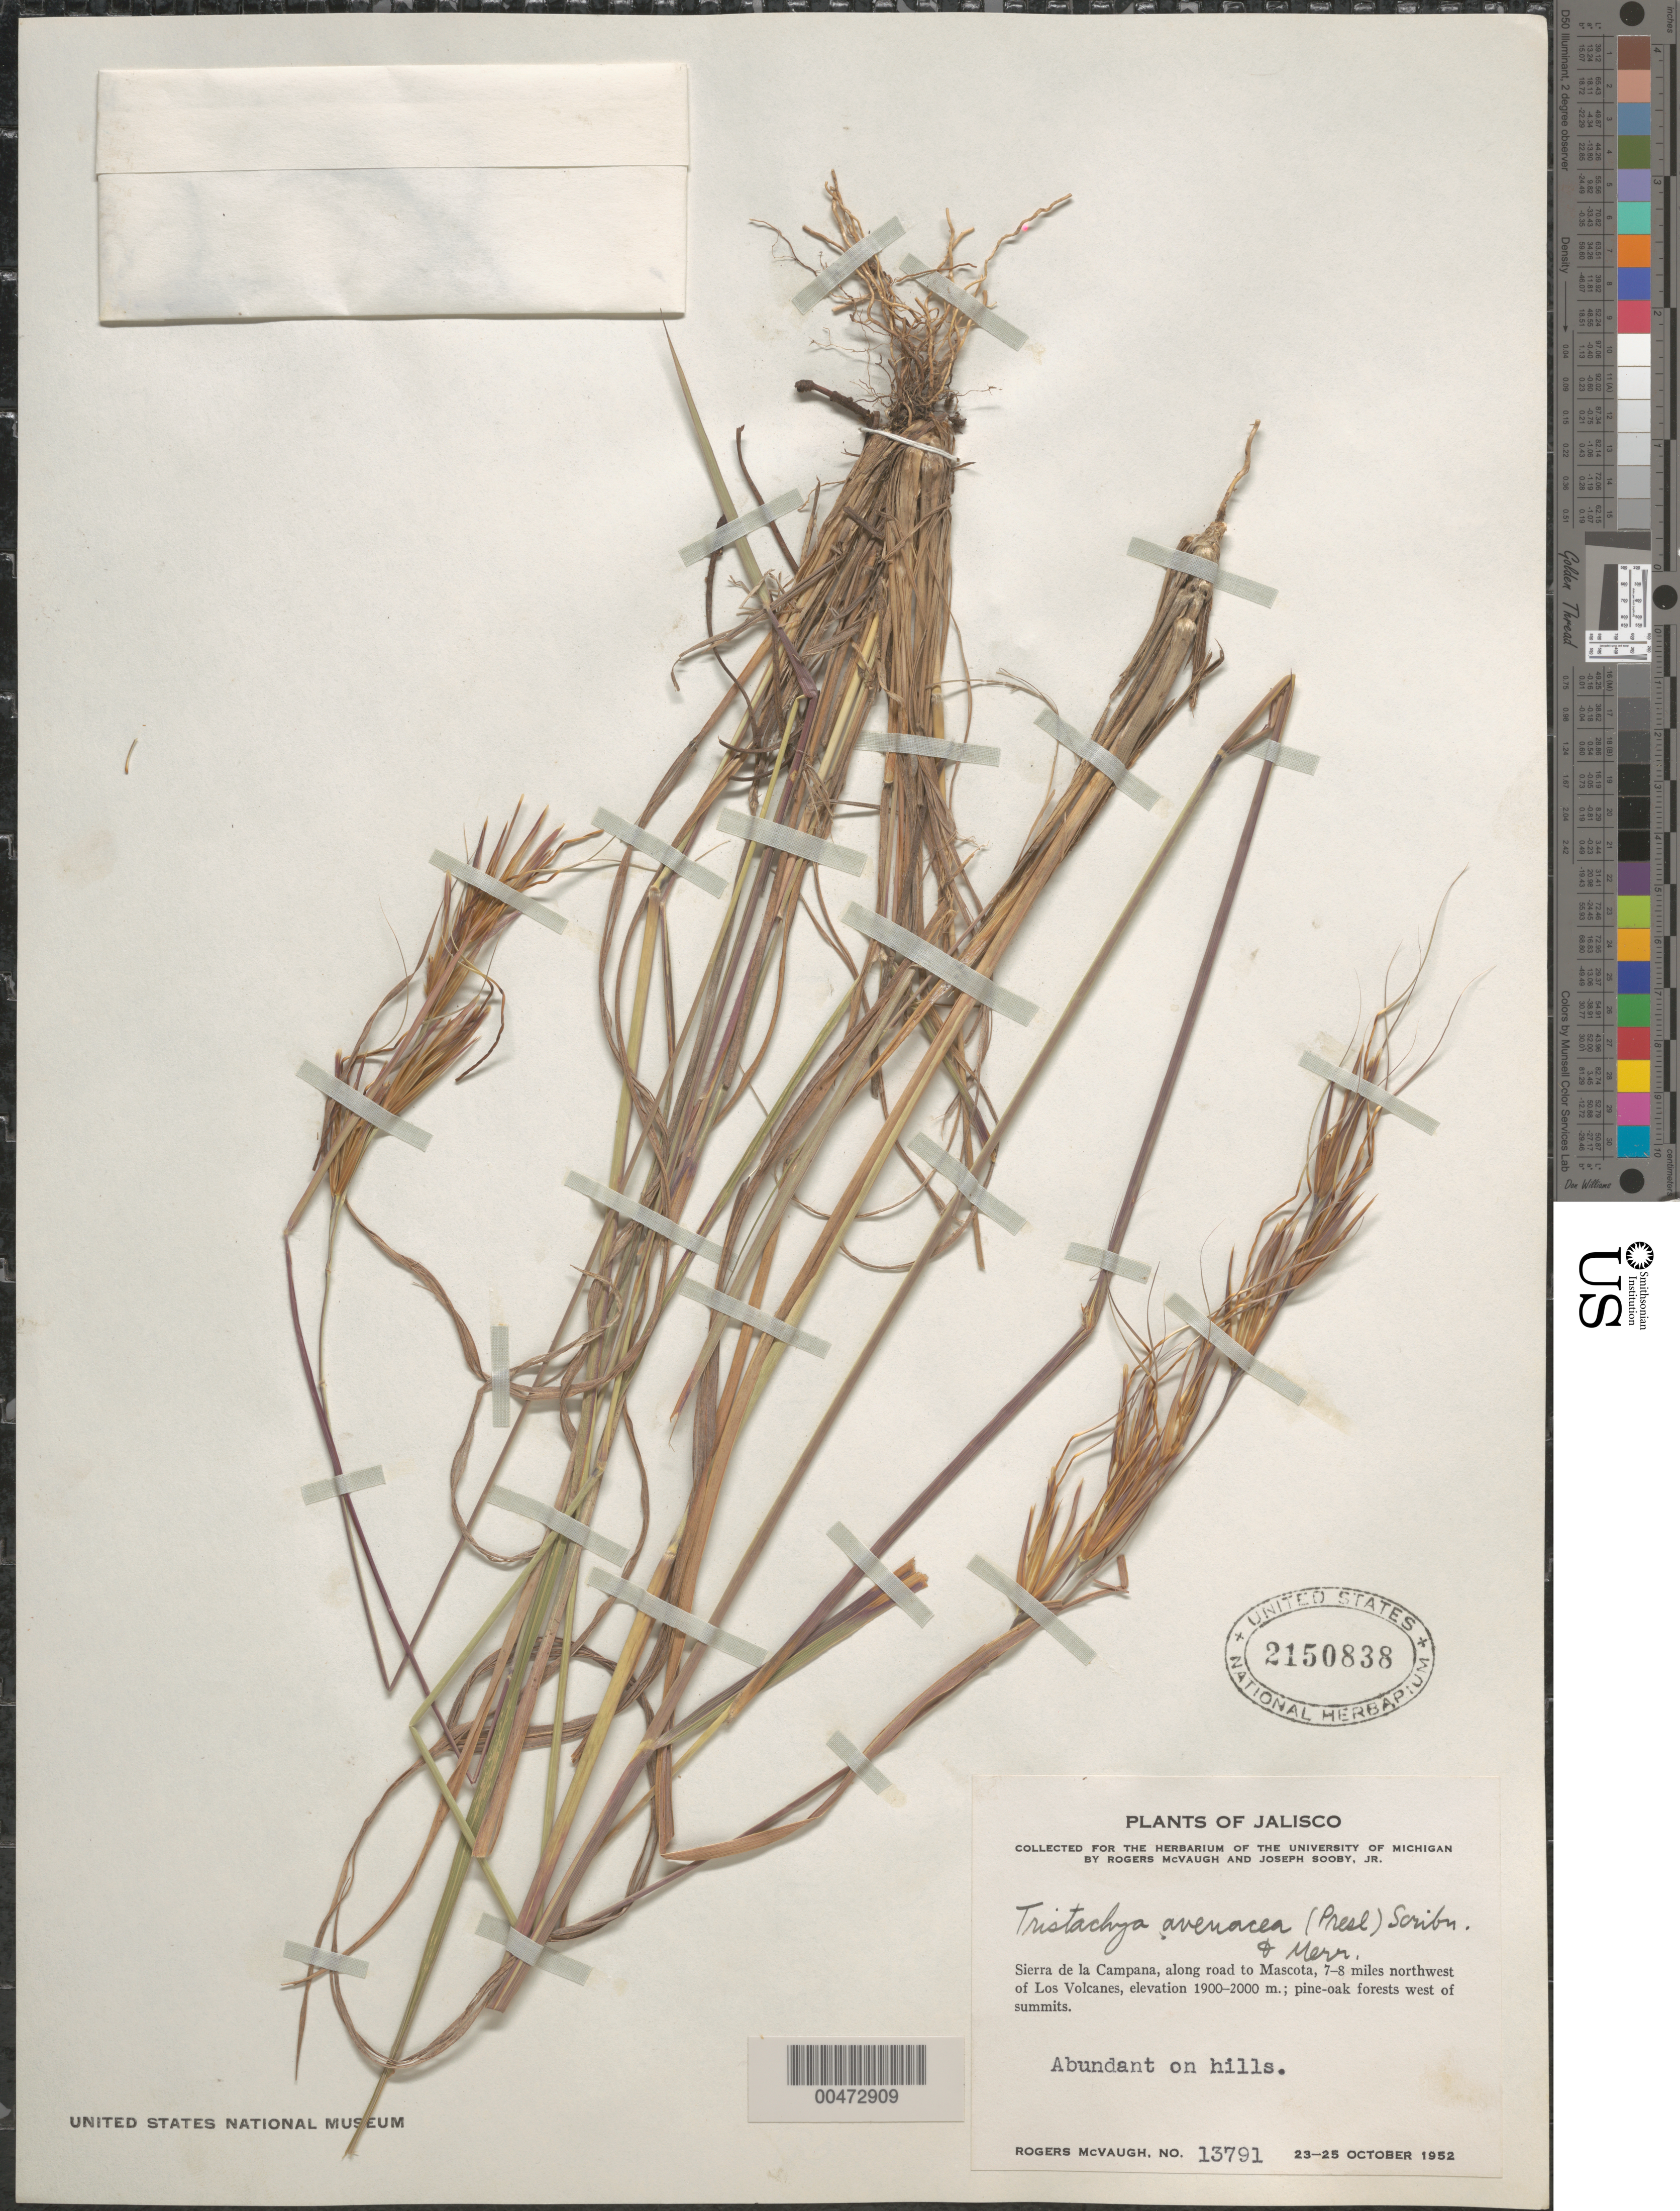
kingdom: Plantae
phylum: Tracheophyta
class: Liliopsida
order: Poales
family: Poaceae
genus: Tristachya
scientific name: Tristachya avenacea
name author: Scribn. & Merr.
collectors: R. McVaugh & J. Sooby Jr.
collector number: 13791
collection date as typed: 23 Oct 1952 to 25 Oct 1952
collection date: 1952-10-23/1952-10-25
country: Mexico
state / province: Jalisco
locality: Sierra de la Campana, along rd to Mascota, 7-8 mi NW of Los Volcanes, W of summits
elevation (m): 1900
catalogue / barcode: US 2150838